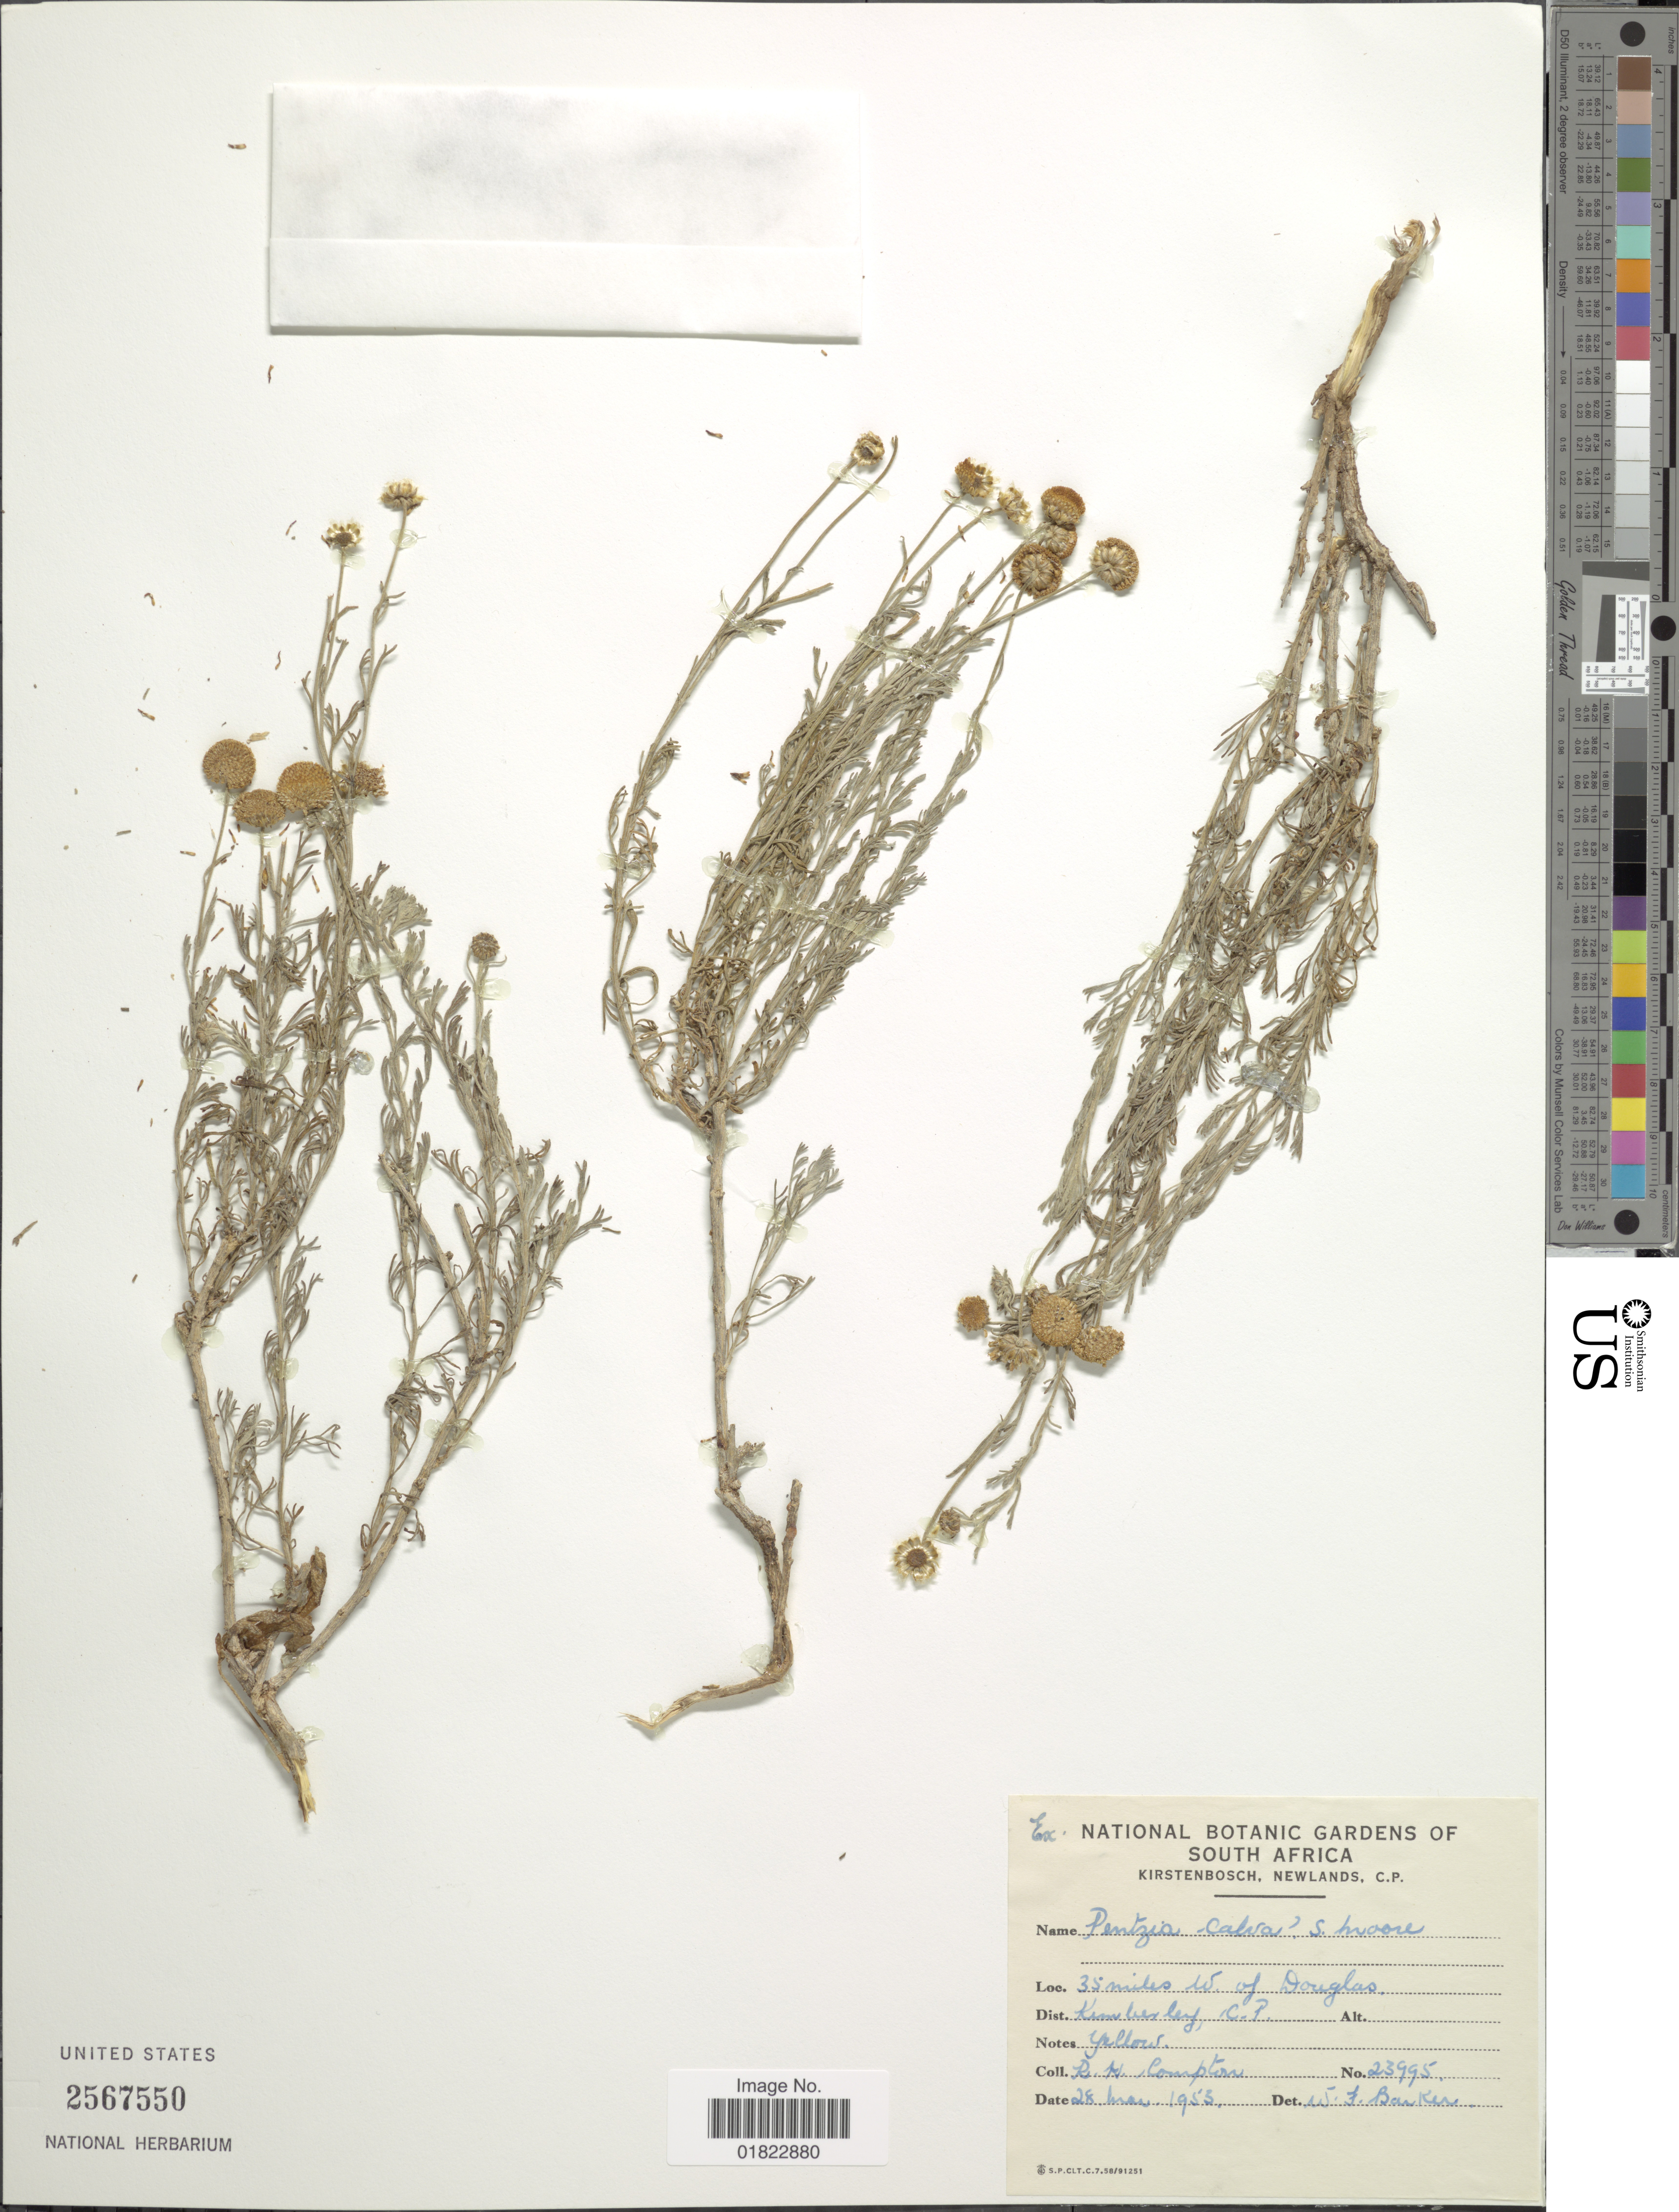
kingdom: Plantae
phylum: Tracheophyta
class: Magnoliopsida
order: Asterales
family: Asteraceae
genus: Pentzia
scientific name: Pentzia calva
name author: S. Moore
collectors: R. H. Compton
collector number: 23995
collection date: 1953-03-28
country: South Africa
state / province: Northern Cape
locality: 35 miles W. of Douglas. Distr. Kimberley, C. P.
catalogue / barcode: US 2567550